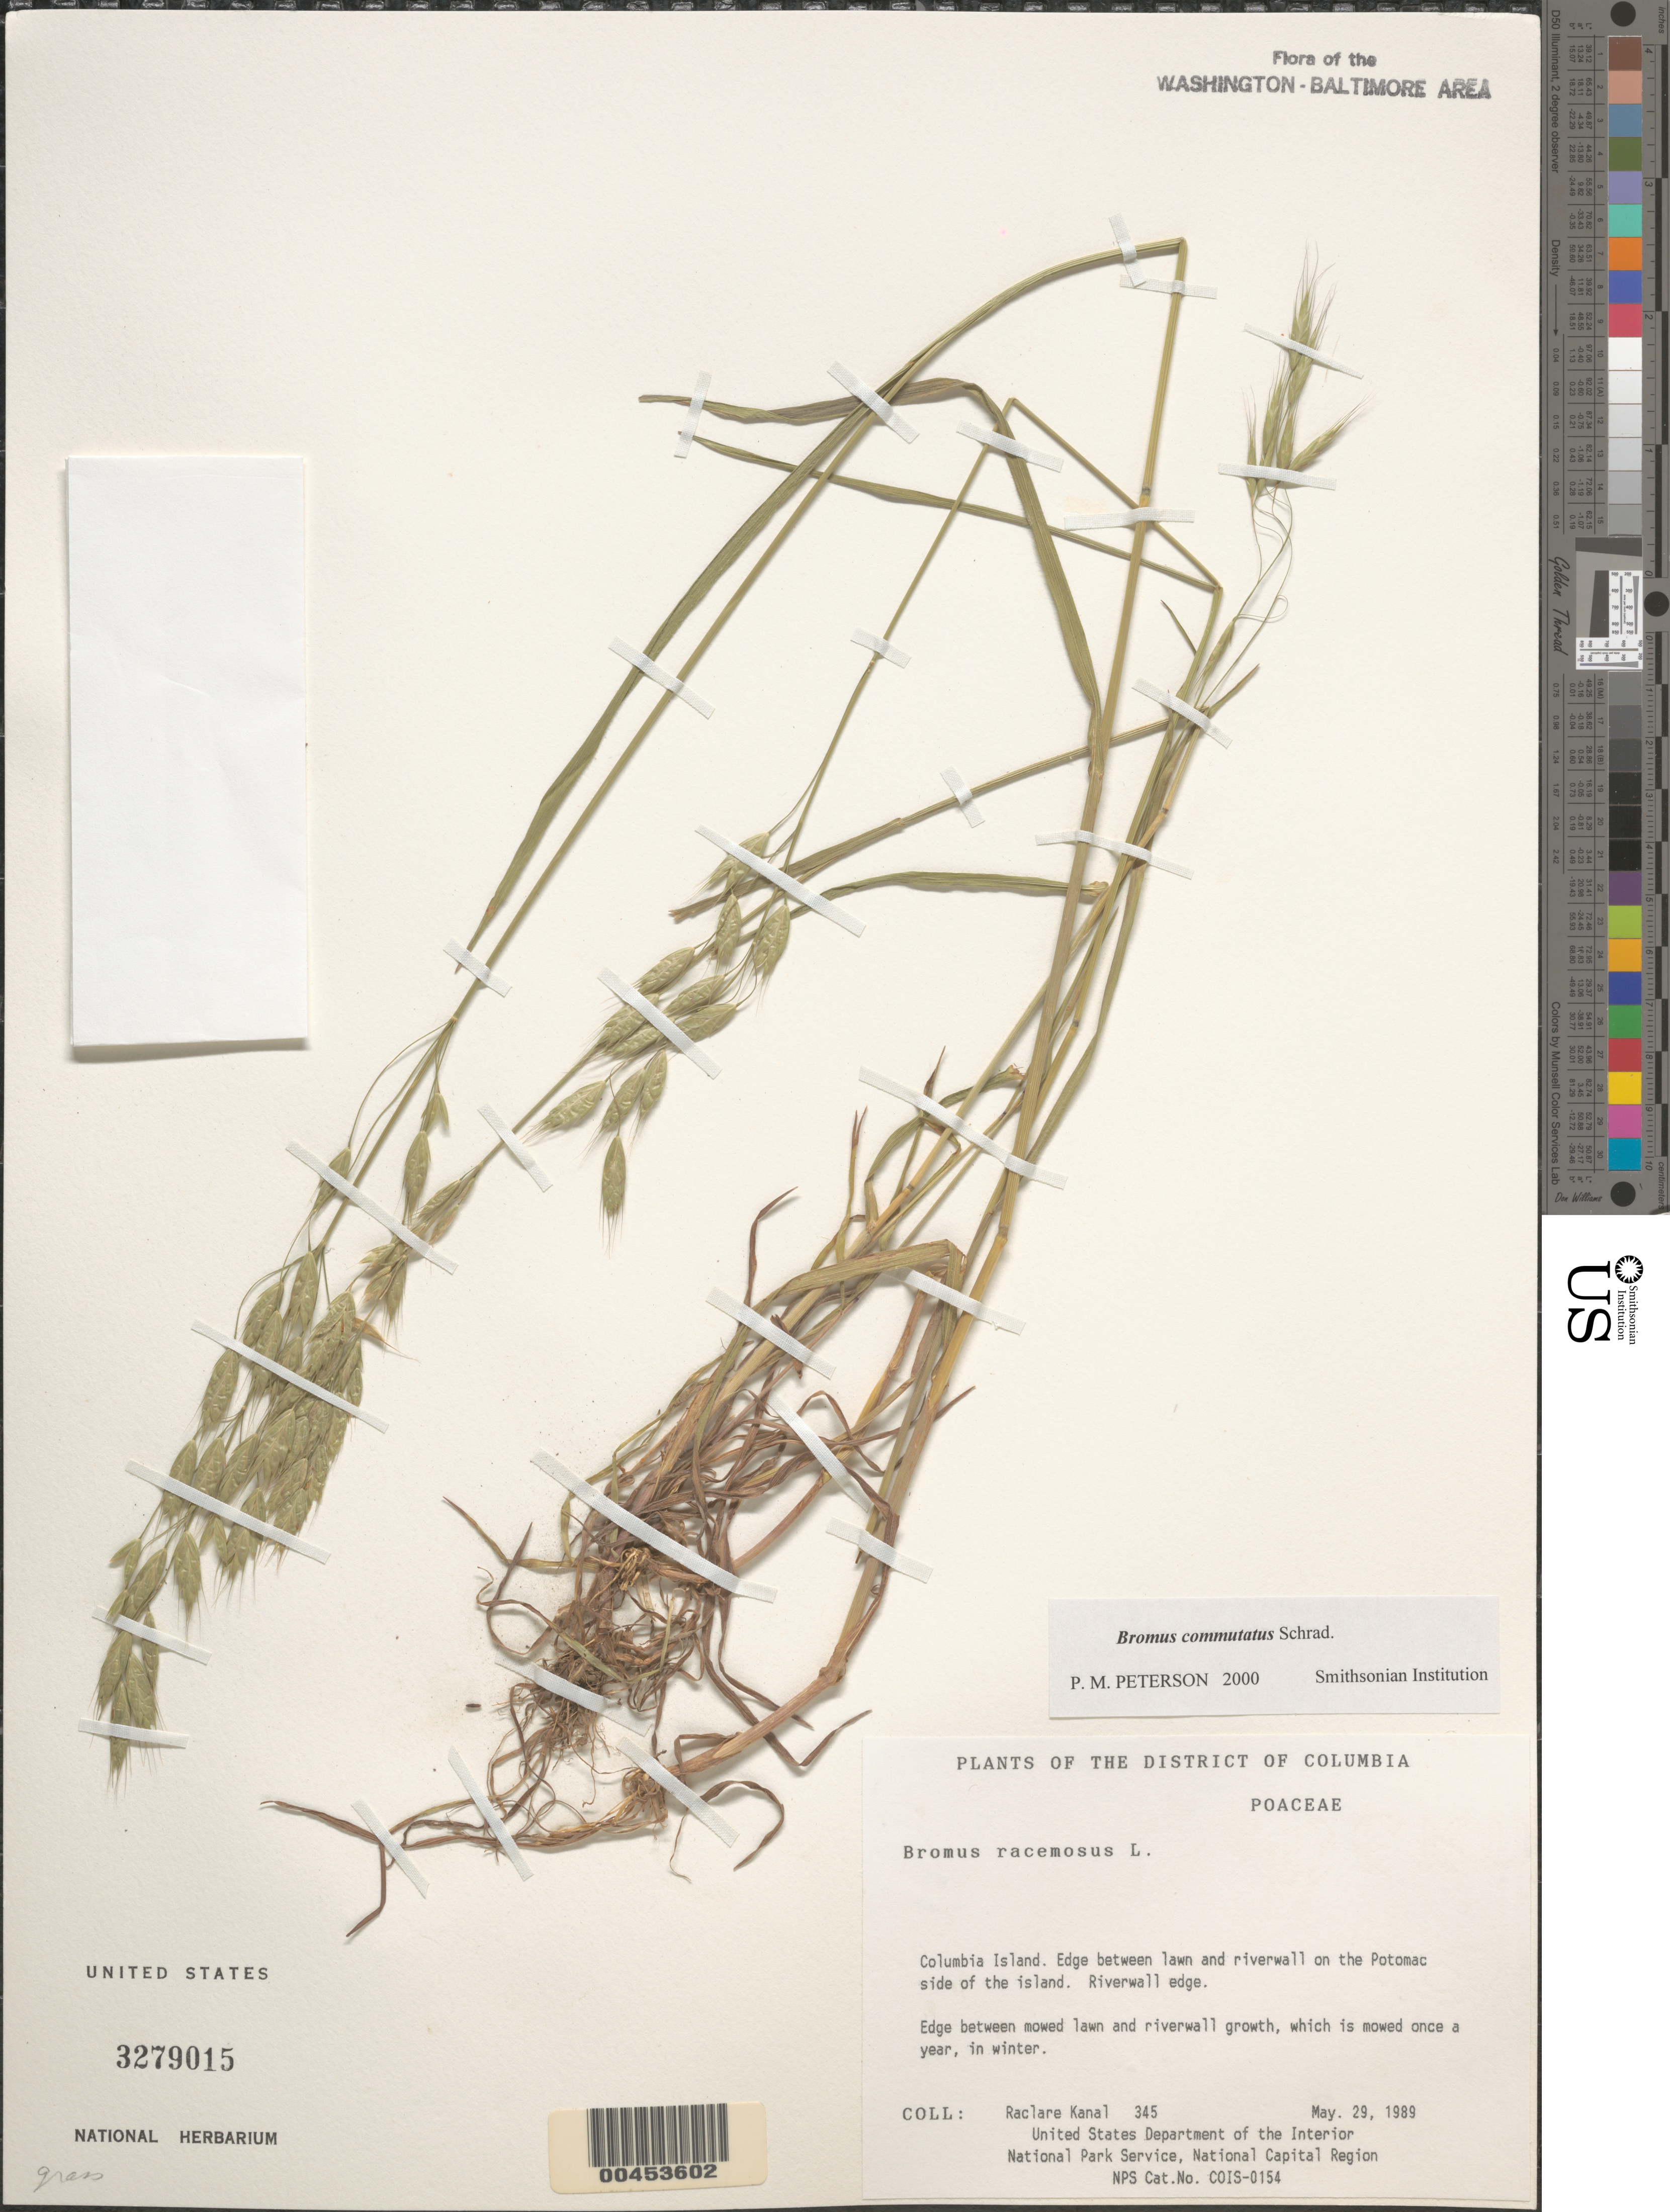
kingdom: Plantae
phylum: Tracheophyta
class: Liliopsida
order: Poales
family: Poaceae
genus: Bromus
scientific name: Bromus commutatus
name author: Schrad.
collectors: R. Kanal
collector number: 345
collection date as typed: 29 May 1989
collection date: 1989-05-29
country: United States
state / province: District of Columbia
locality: Columbia Island, between lawn and riverwall on the Potomac side of the Island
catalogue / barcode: US 3279015